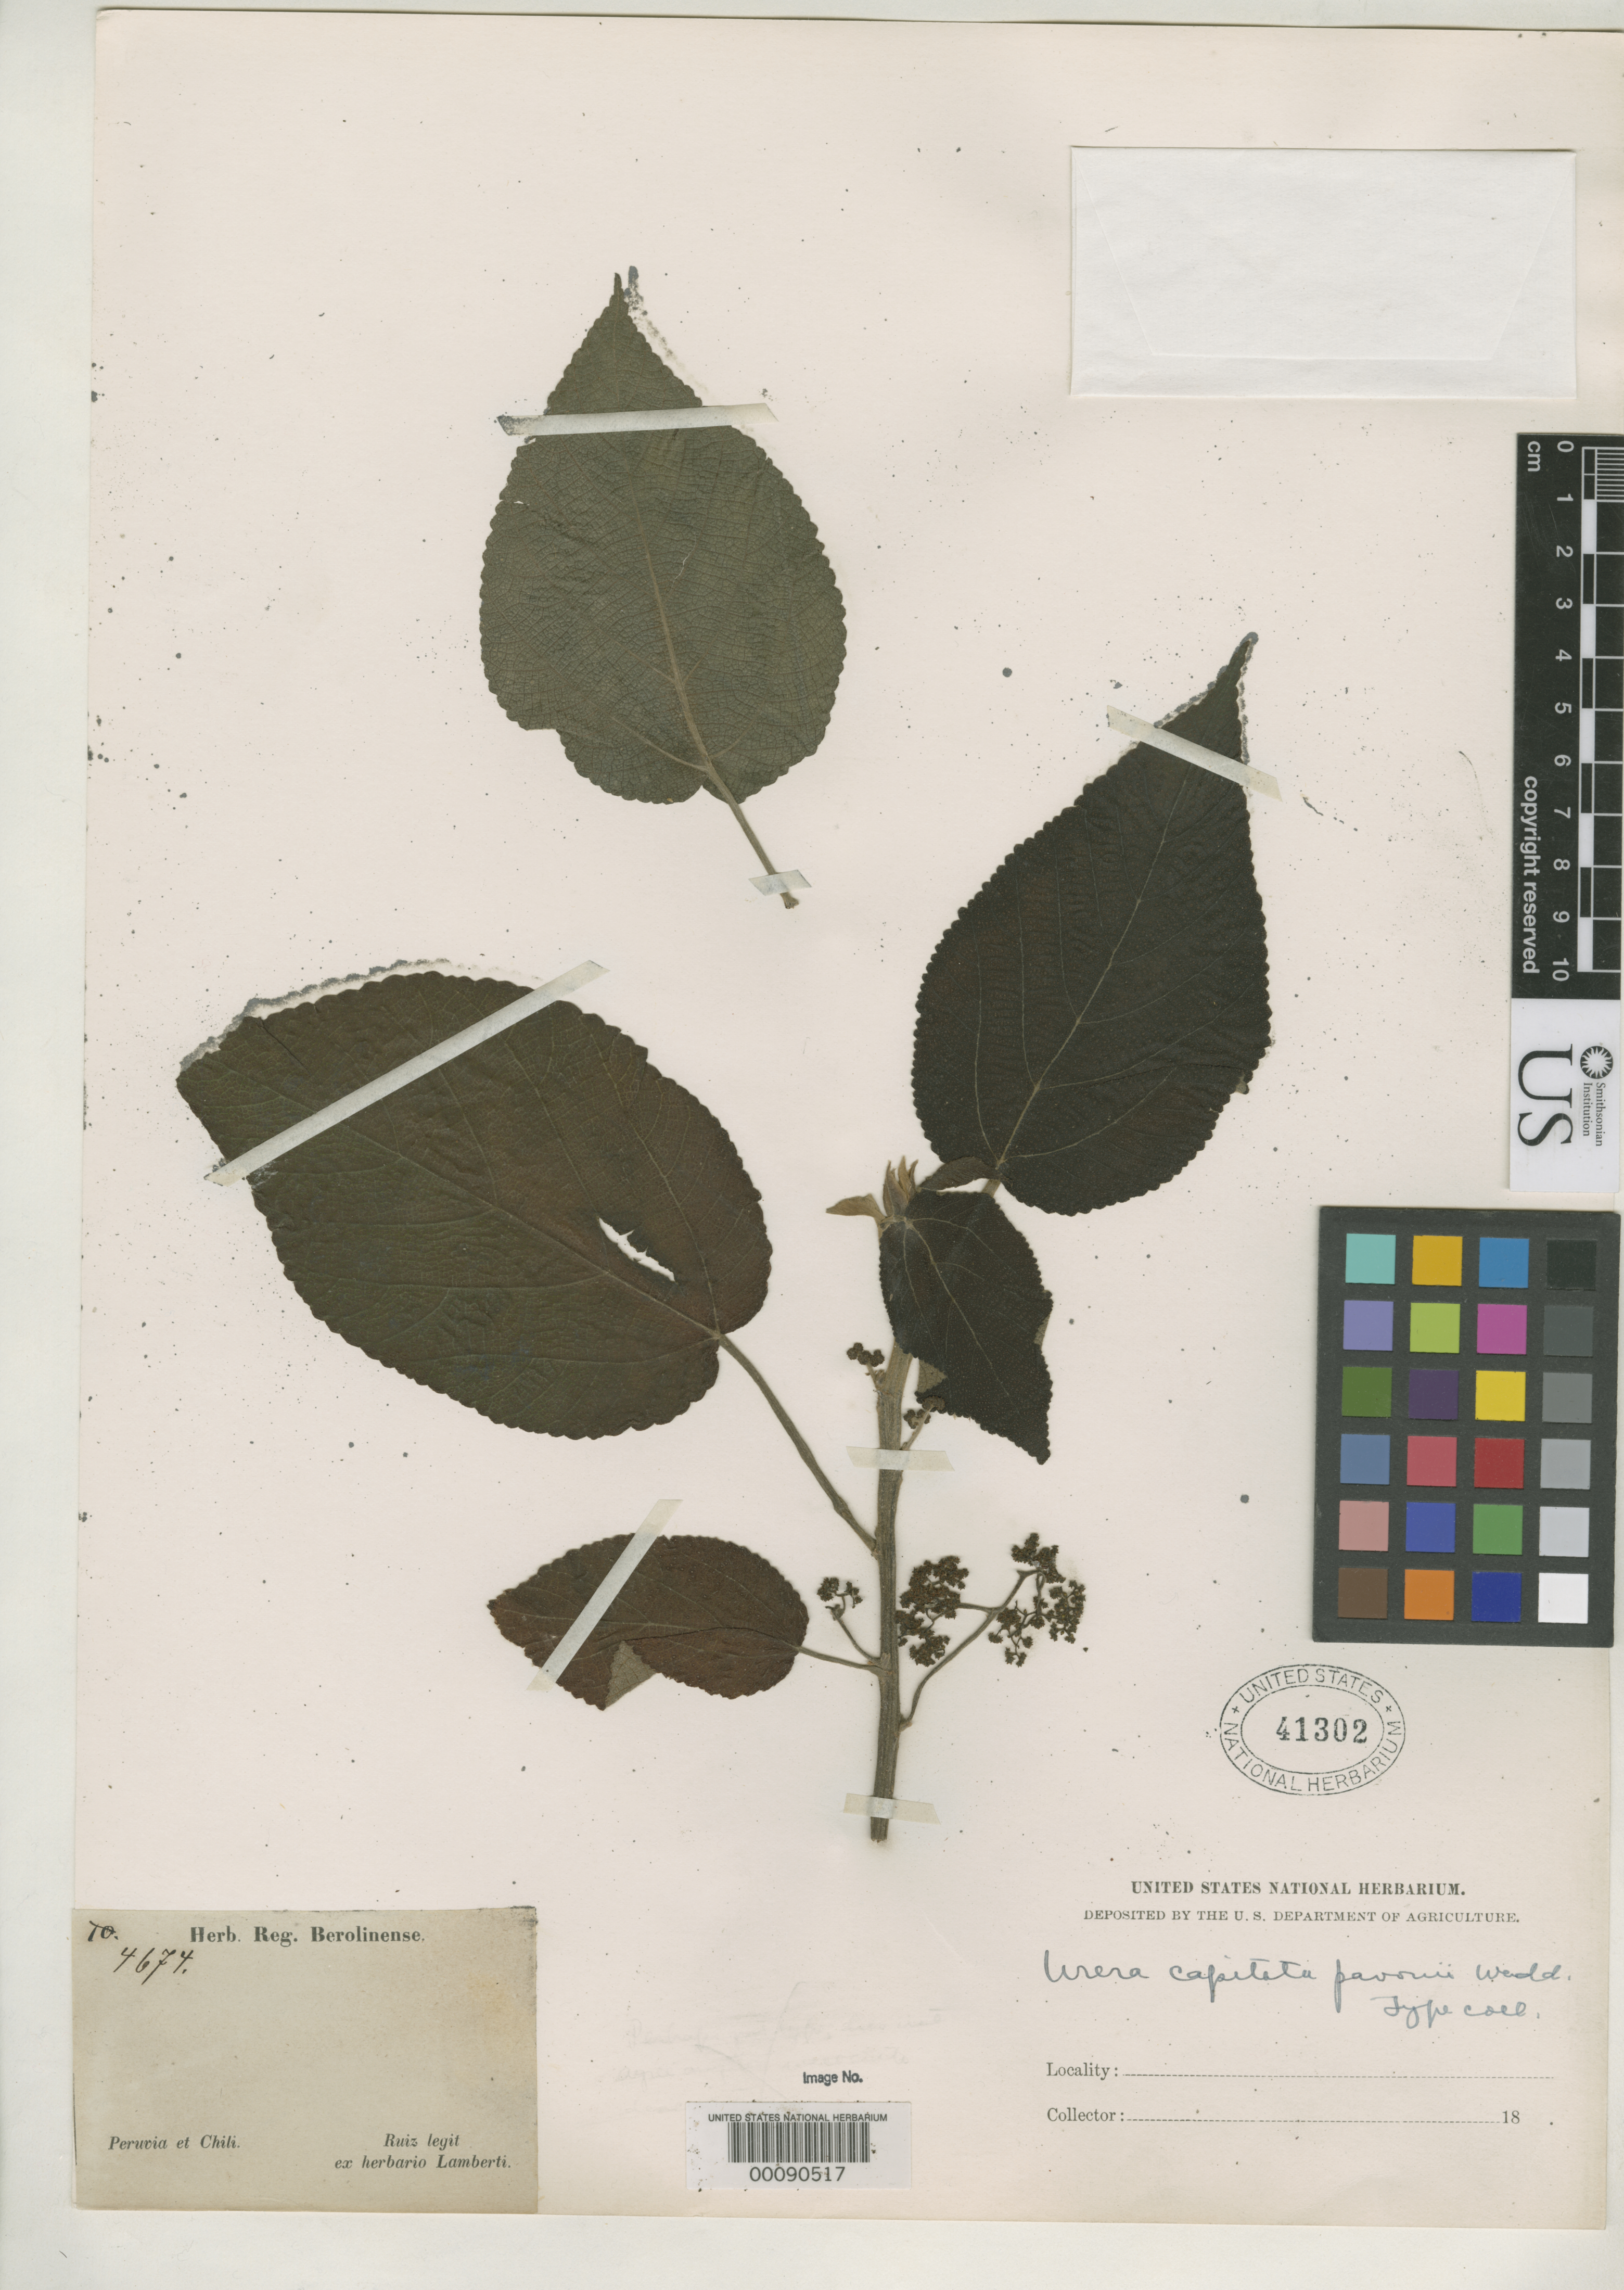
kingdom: Plantae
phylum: Tracheophyta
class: Magnoliopsida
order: Rosales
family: Urticaceae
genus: Urera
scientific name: Urera capitata var. pavonii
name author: Wedd. in DC.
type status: Type Collection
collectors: H. Ruiz López & J. A. Pavón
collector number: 4674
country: Peru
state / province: San Martín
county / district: Mariscal Cáceres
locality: Rio Huallaga, margen Derecha del; Balsa Probana; dtto. Tocache Nuevo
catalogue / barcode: US 41302